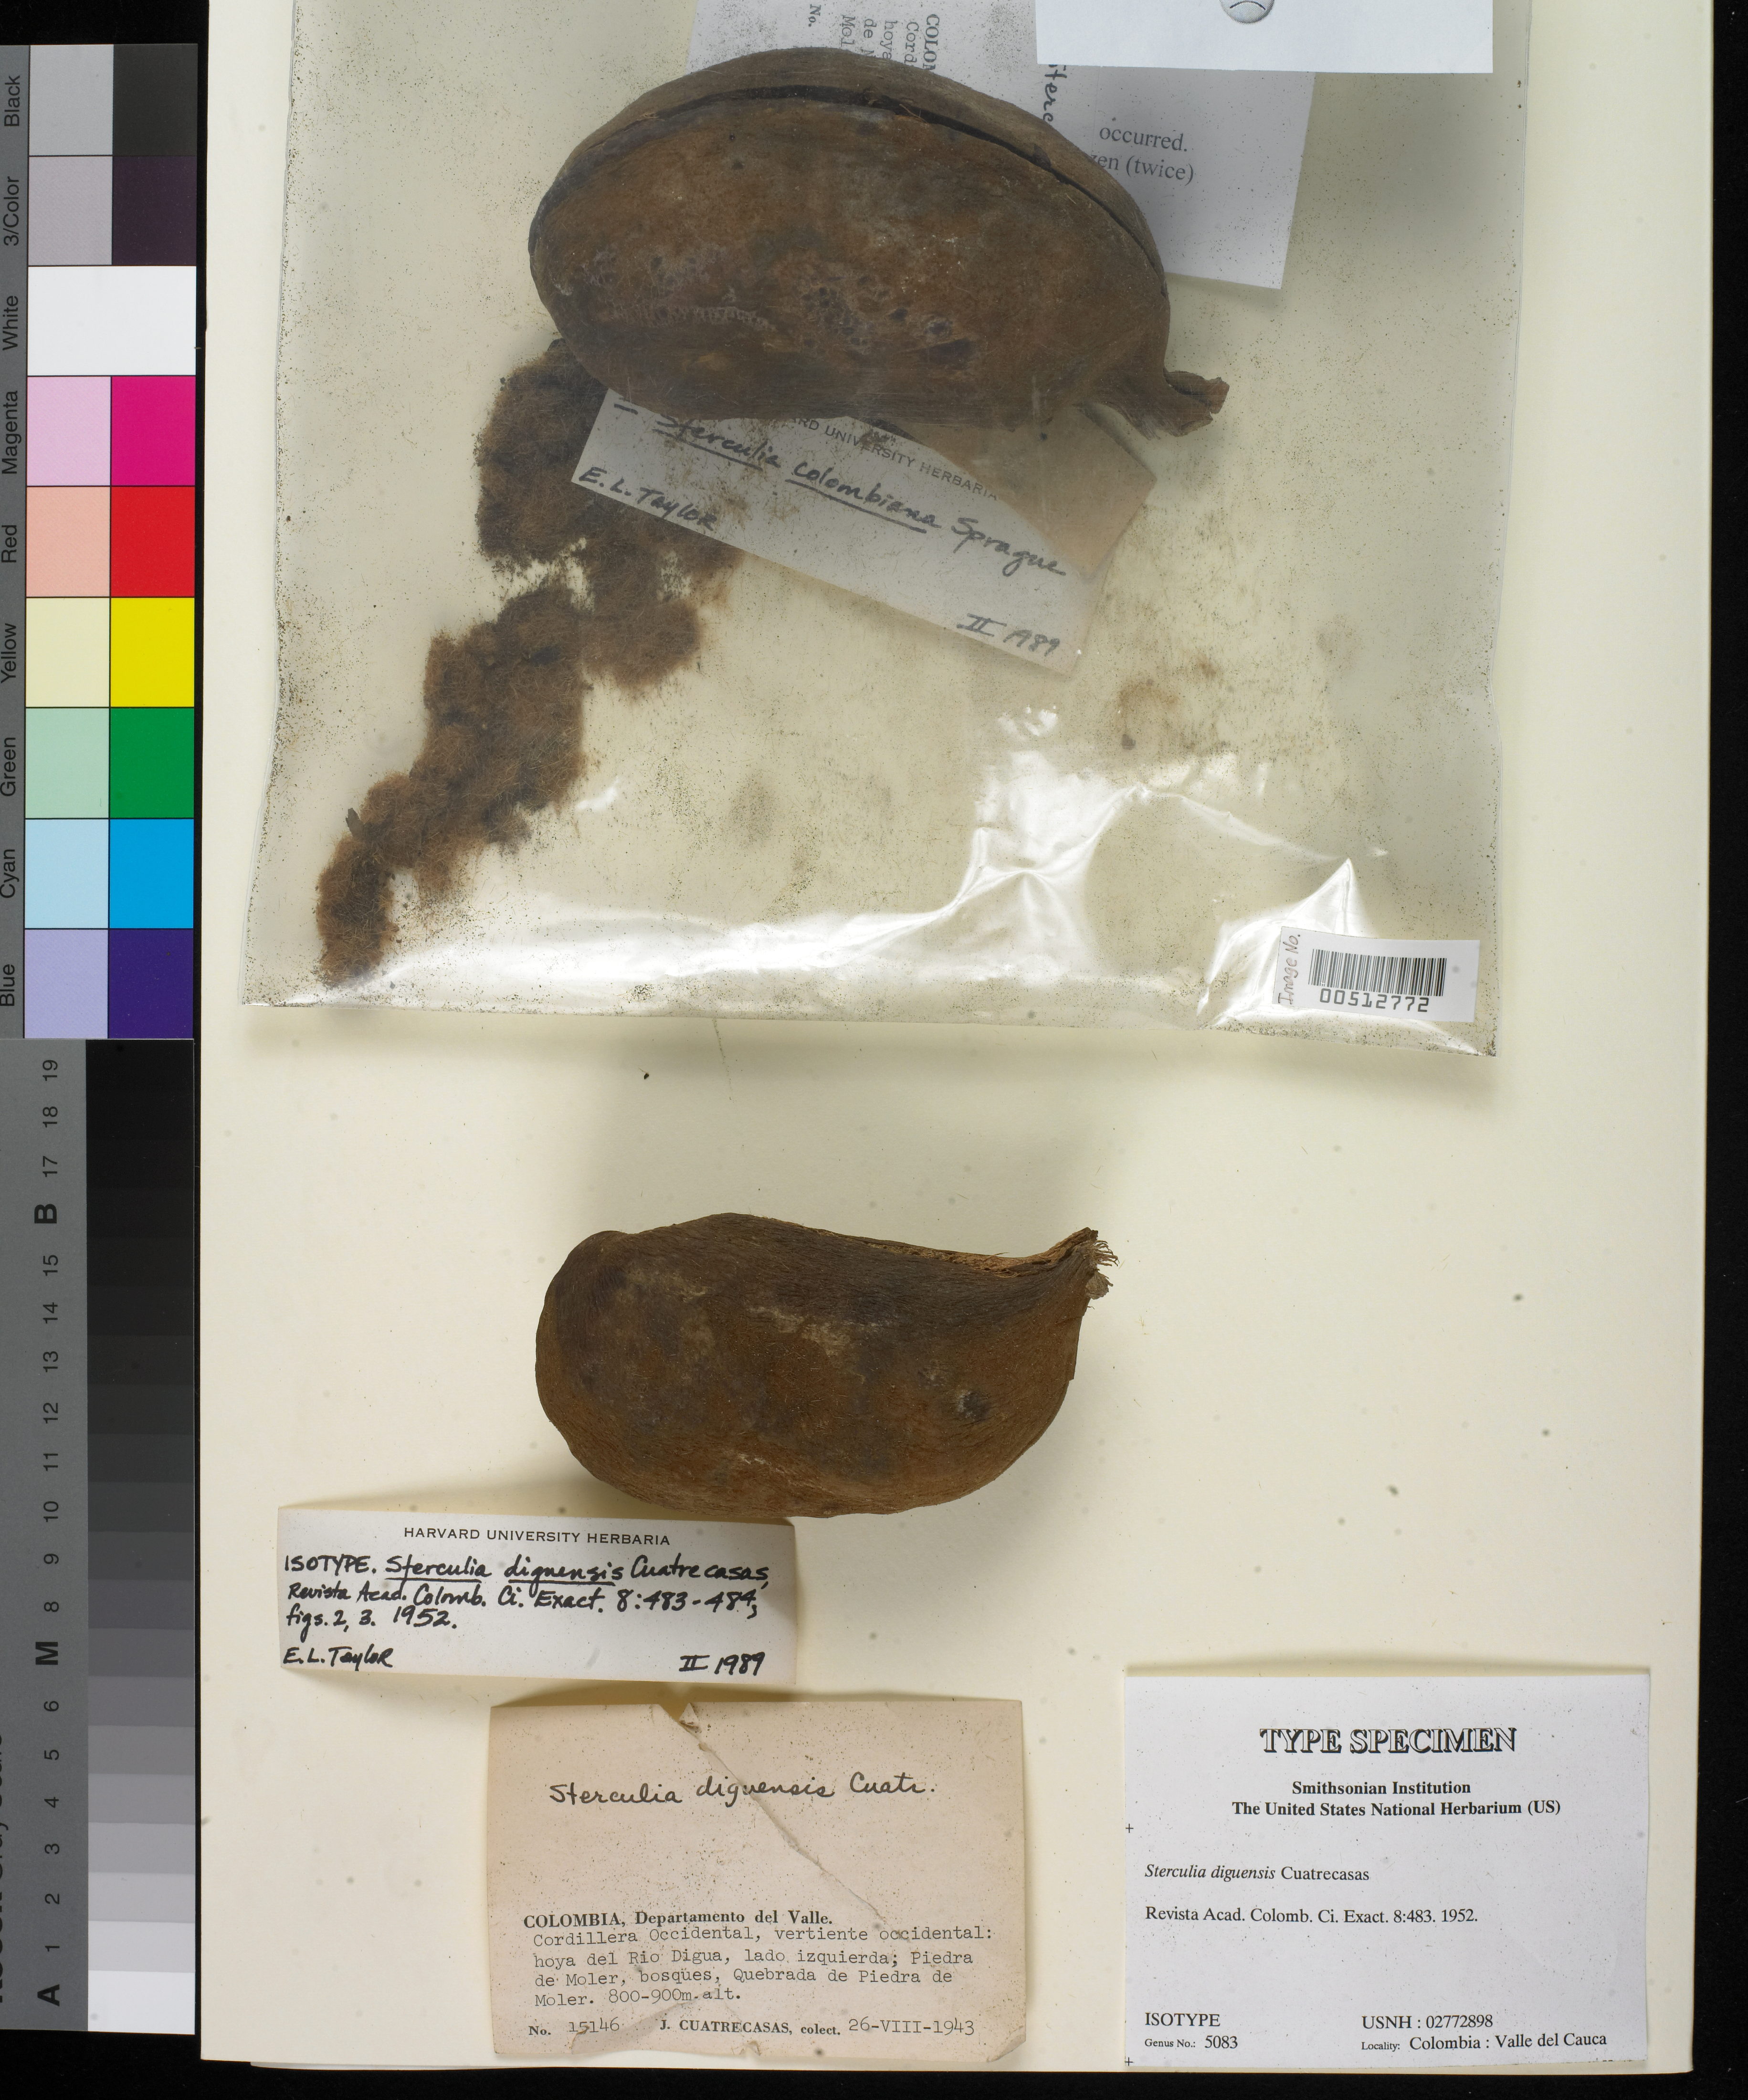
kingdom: Plantae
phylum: Tracheophyta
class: Magnoliopsida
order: Malvales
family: Malvaceae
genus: Sterculia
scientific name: Sterculia diguensis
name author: Cuatrec.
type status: Isotype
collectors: J. Cuatrecasas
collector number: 15146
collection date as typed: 26 Aug 1943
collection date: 1943-08-26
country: Colombia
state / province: Valle del Cauca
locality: Cordillera Occidental, vertiente Occidental, hoya del Rio Digua, lado izquierda, Piedra de Moler, Quebrada de Piedra de Moler.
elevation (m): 800